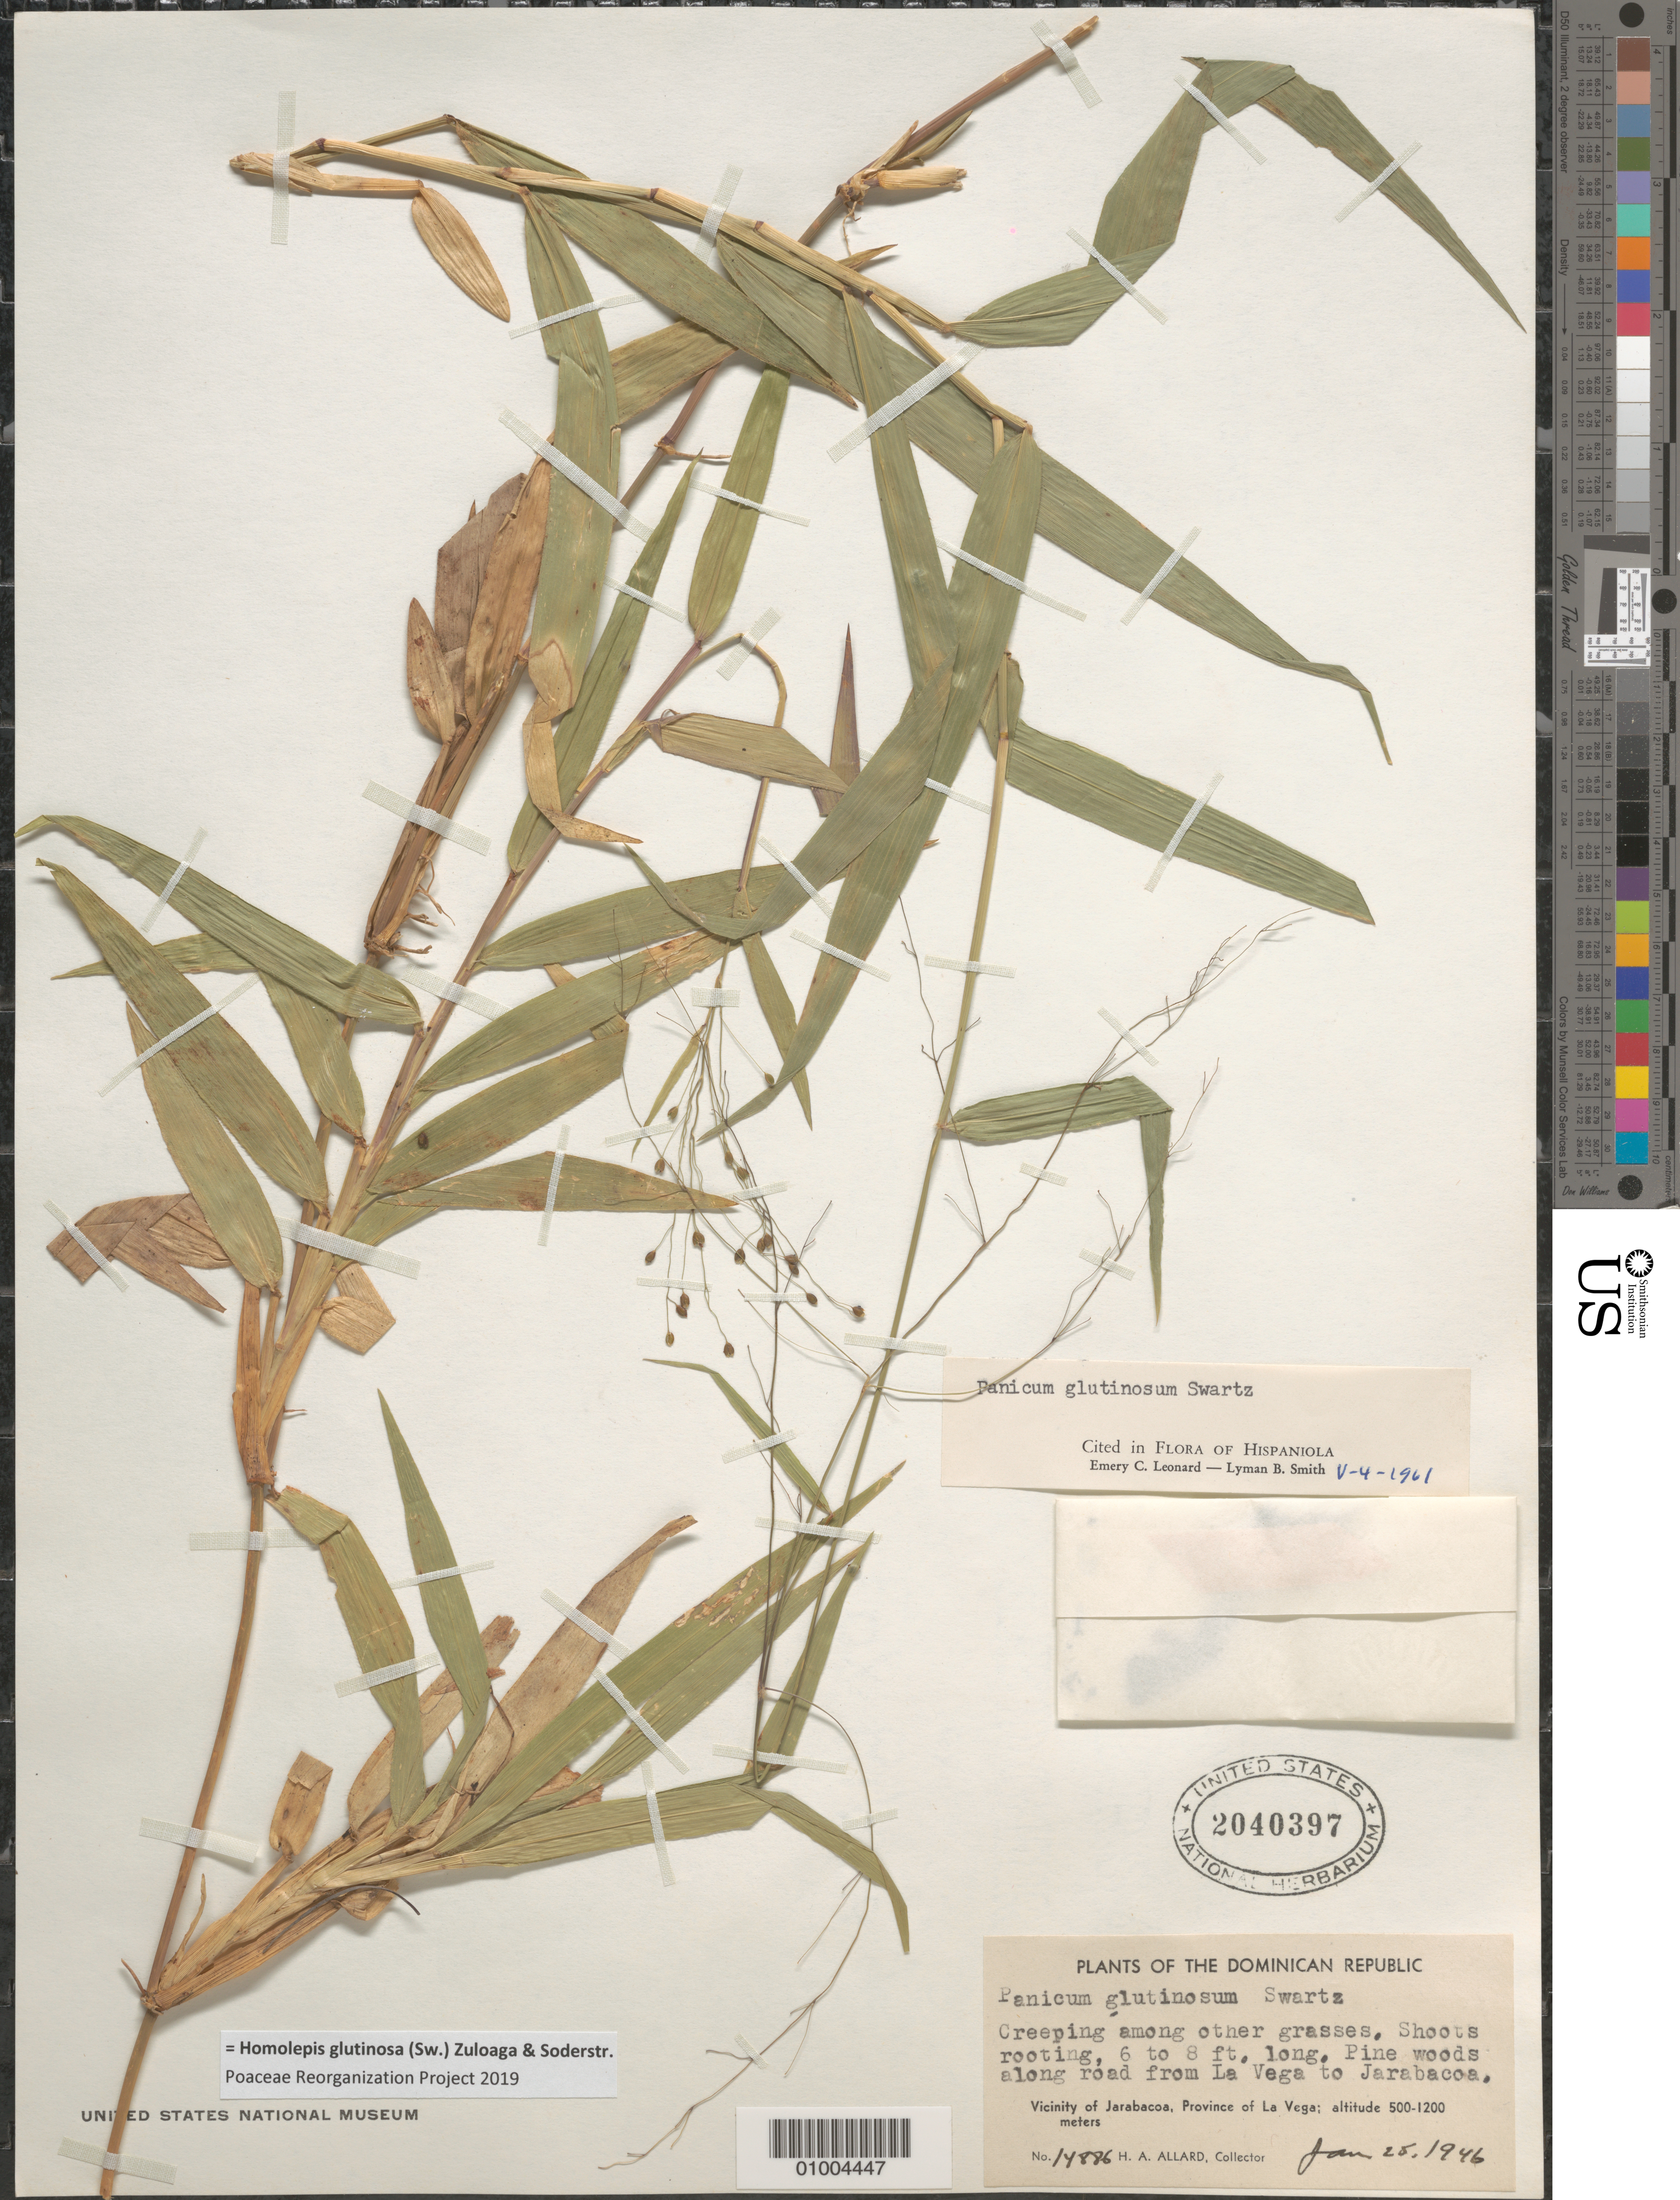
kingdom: Plantae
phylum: Tracheophyta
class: Liliopsida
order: Poales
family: Poaceae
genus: Homolepis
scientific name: Homolepis glutinosa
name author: (Sw.) Zuloaga & Soderstr.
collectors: H. A. Allard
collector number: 14886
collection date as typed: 25 Jan 1946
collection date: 1946-01-25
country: Dominican Republic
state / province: La Vega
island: Hispaniola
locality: along road from La Vega to Jarabacoa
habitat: pine woods along road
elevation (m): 500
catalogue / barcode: US 2040397